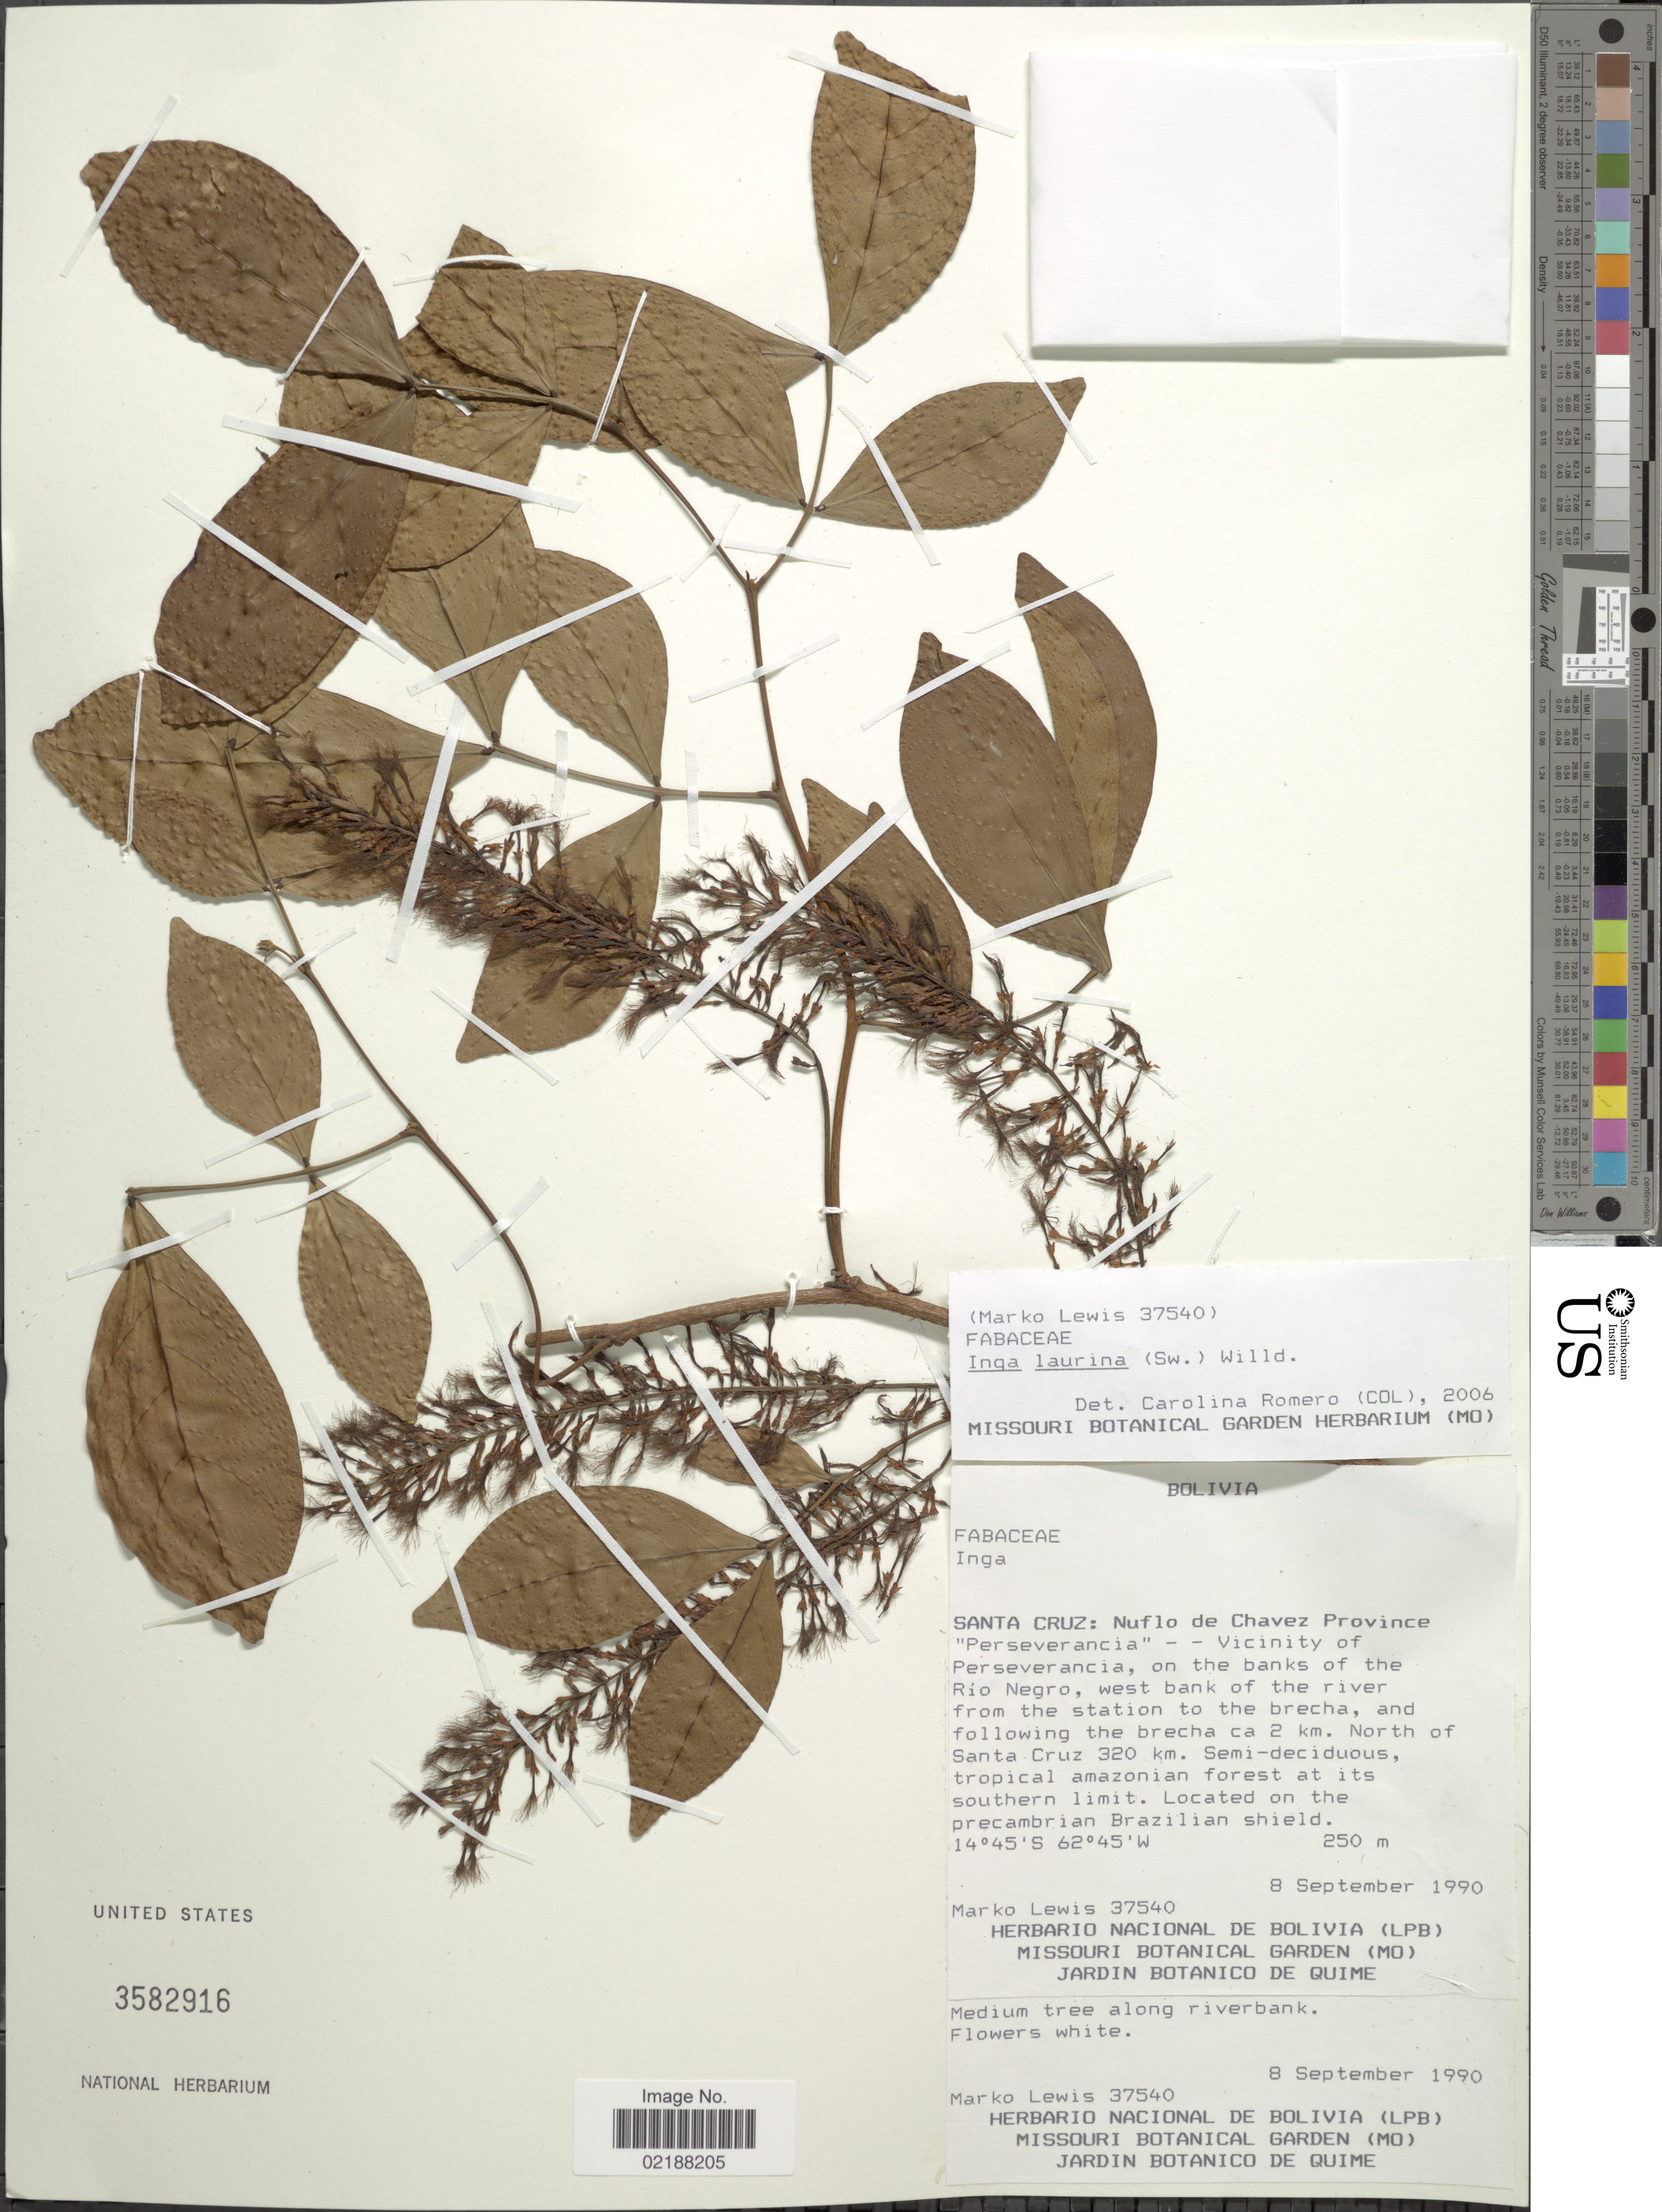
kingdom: Plantae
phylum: Tracheophyta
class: Magnoliopsida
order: Fabales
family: Fabaceae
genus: Inga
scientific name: Inga laurina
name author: (Sw.) Willd.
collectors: M. A. Lewis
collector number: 37540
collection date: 1990-09-08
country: Bolivia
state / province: Santa Cruz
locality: Santa Cruz: Nuflo de Chavez. "Perseverancia" - - Vicinity of Perseverancia, on the banks of the Río Negro 5.0-6.0 km down river from the station. N. of Santa Cruz 320 km.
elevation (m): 250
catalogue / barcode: US 3582916